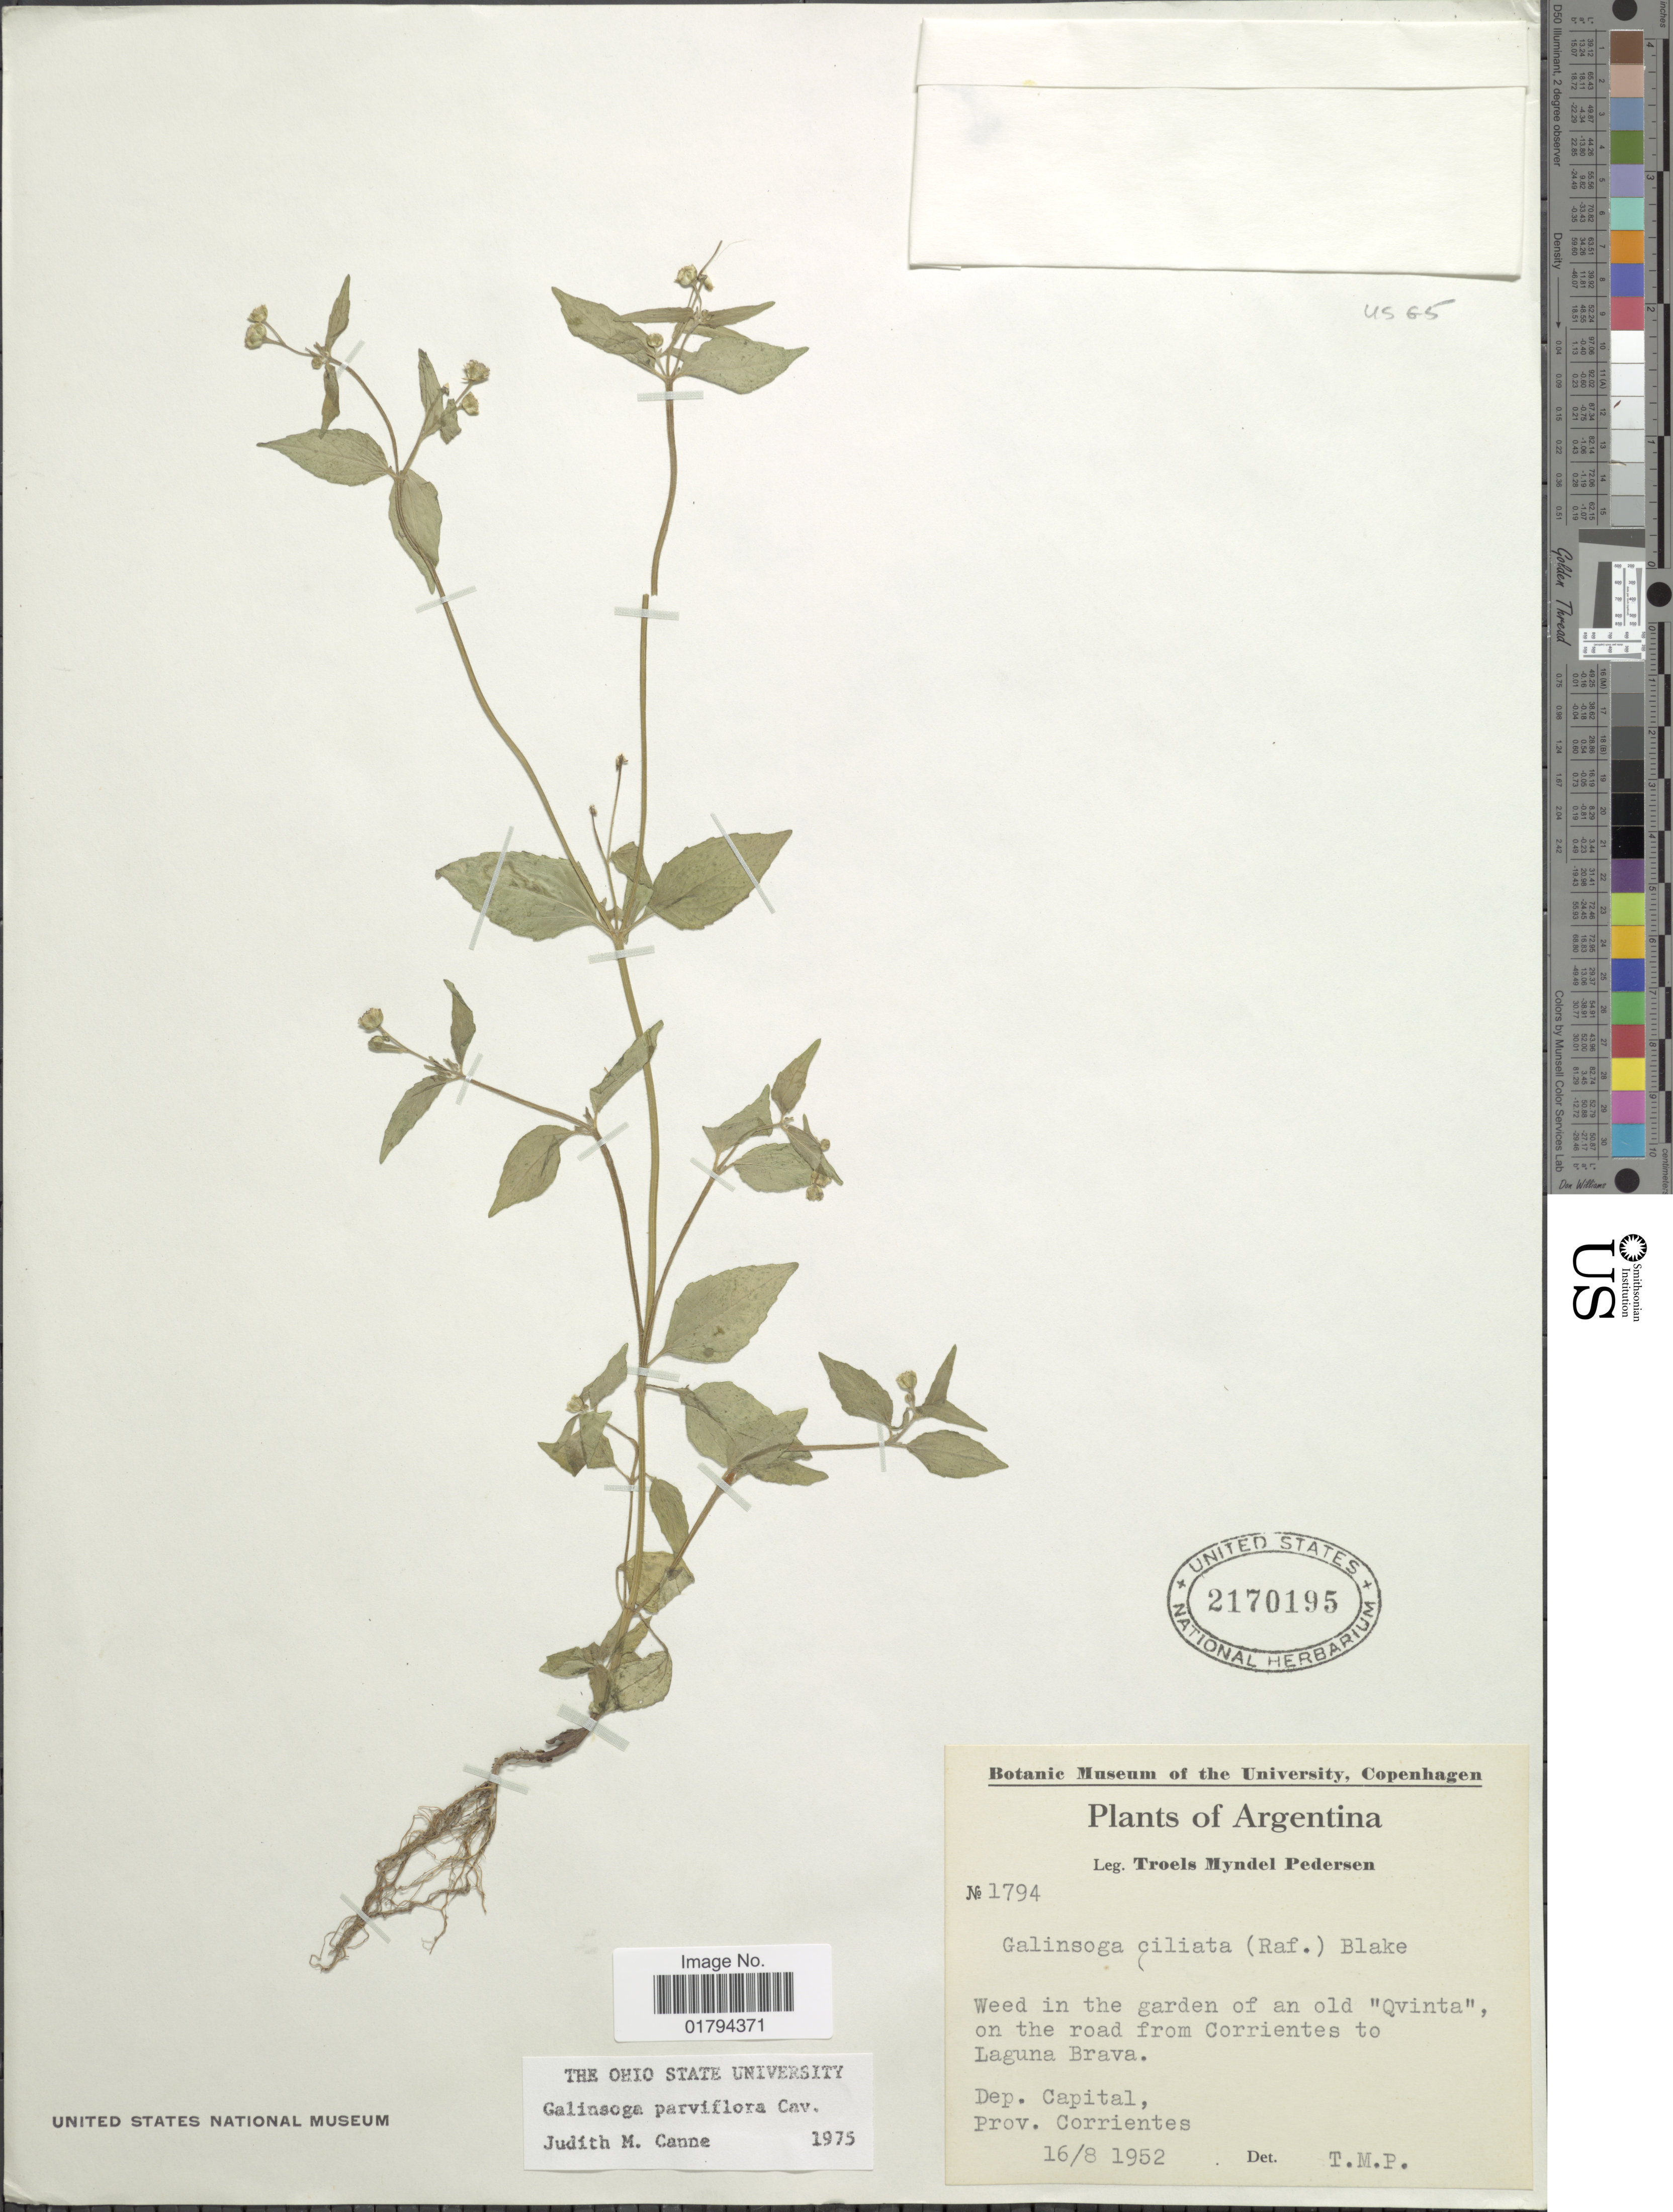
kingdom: Plantae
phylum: Tracheophyta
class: Magnoliopsida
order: Asterales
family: Asteraceae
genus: Galinsoga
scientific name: Galinsoga parviflora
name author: Cav.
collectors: T. Pederson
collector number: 1794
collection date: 1952-08-16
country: Argentina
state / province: Corrientes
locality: Weed in the garden of an old "Qvinta", on the road from Corrientes to Laguna Brava, Dep. Capital.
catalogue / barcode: US 2170195